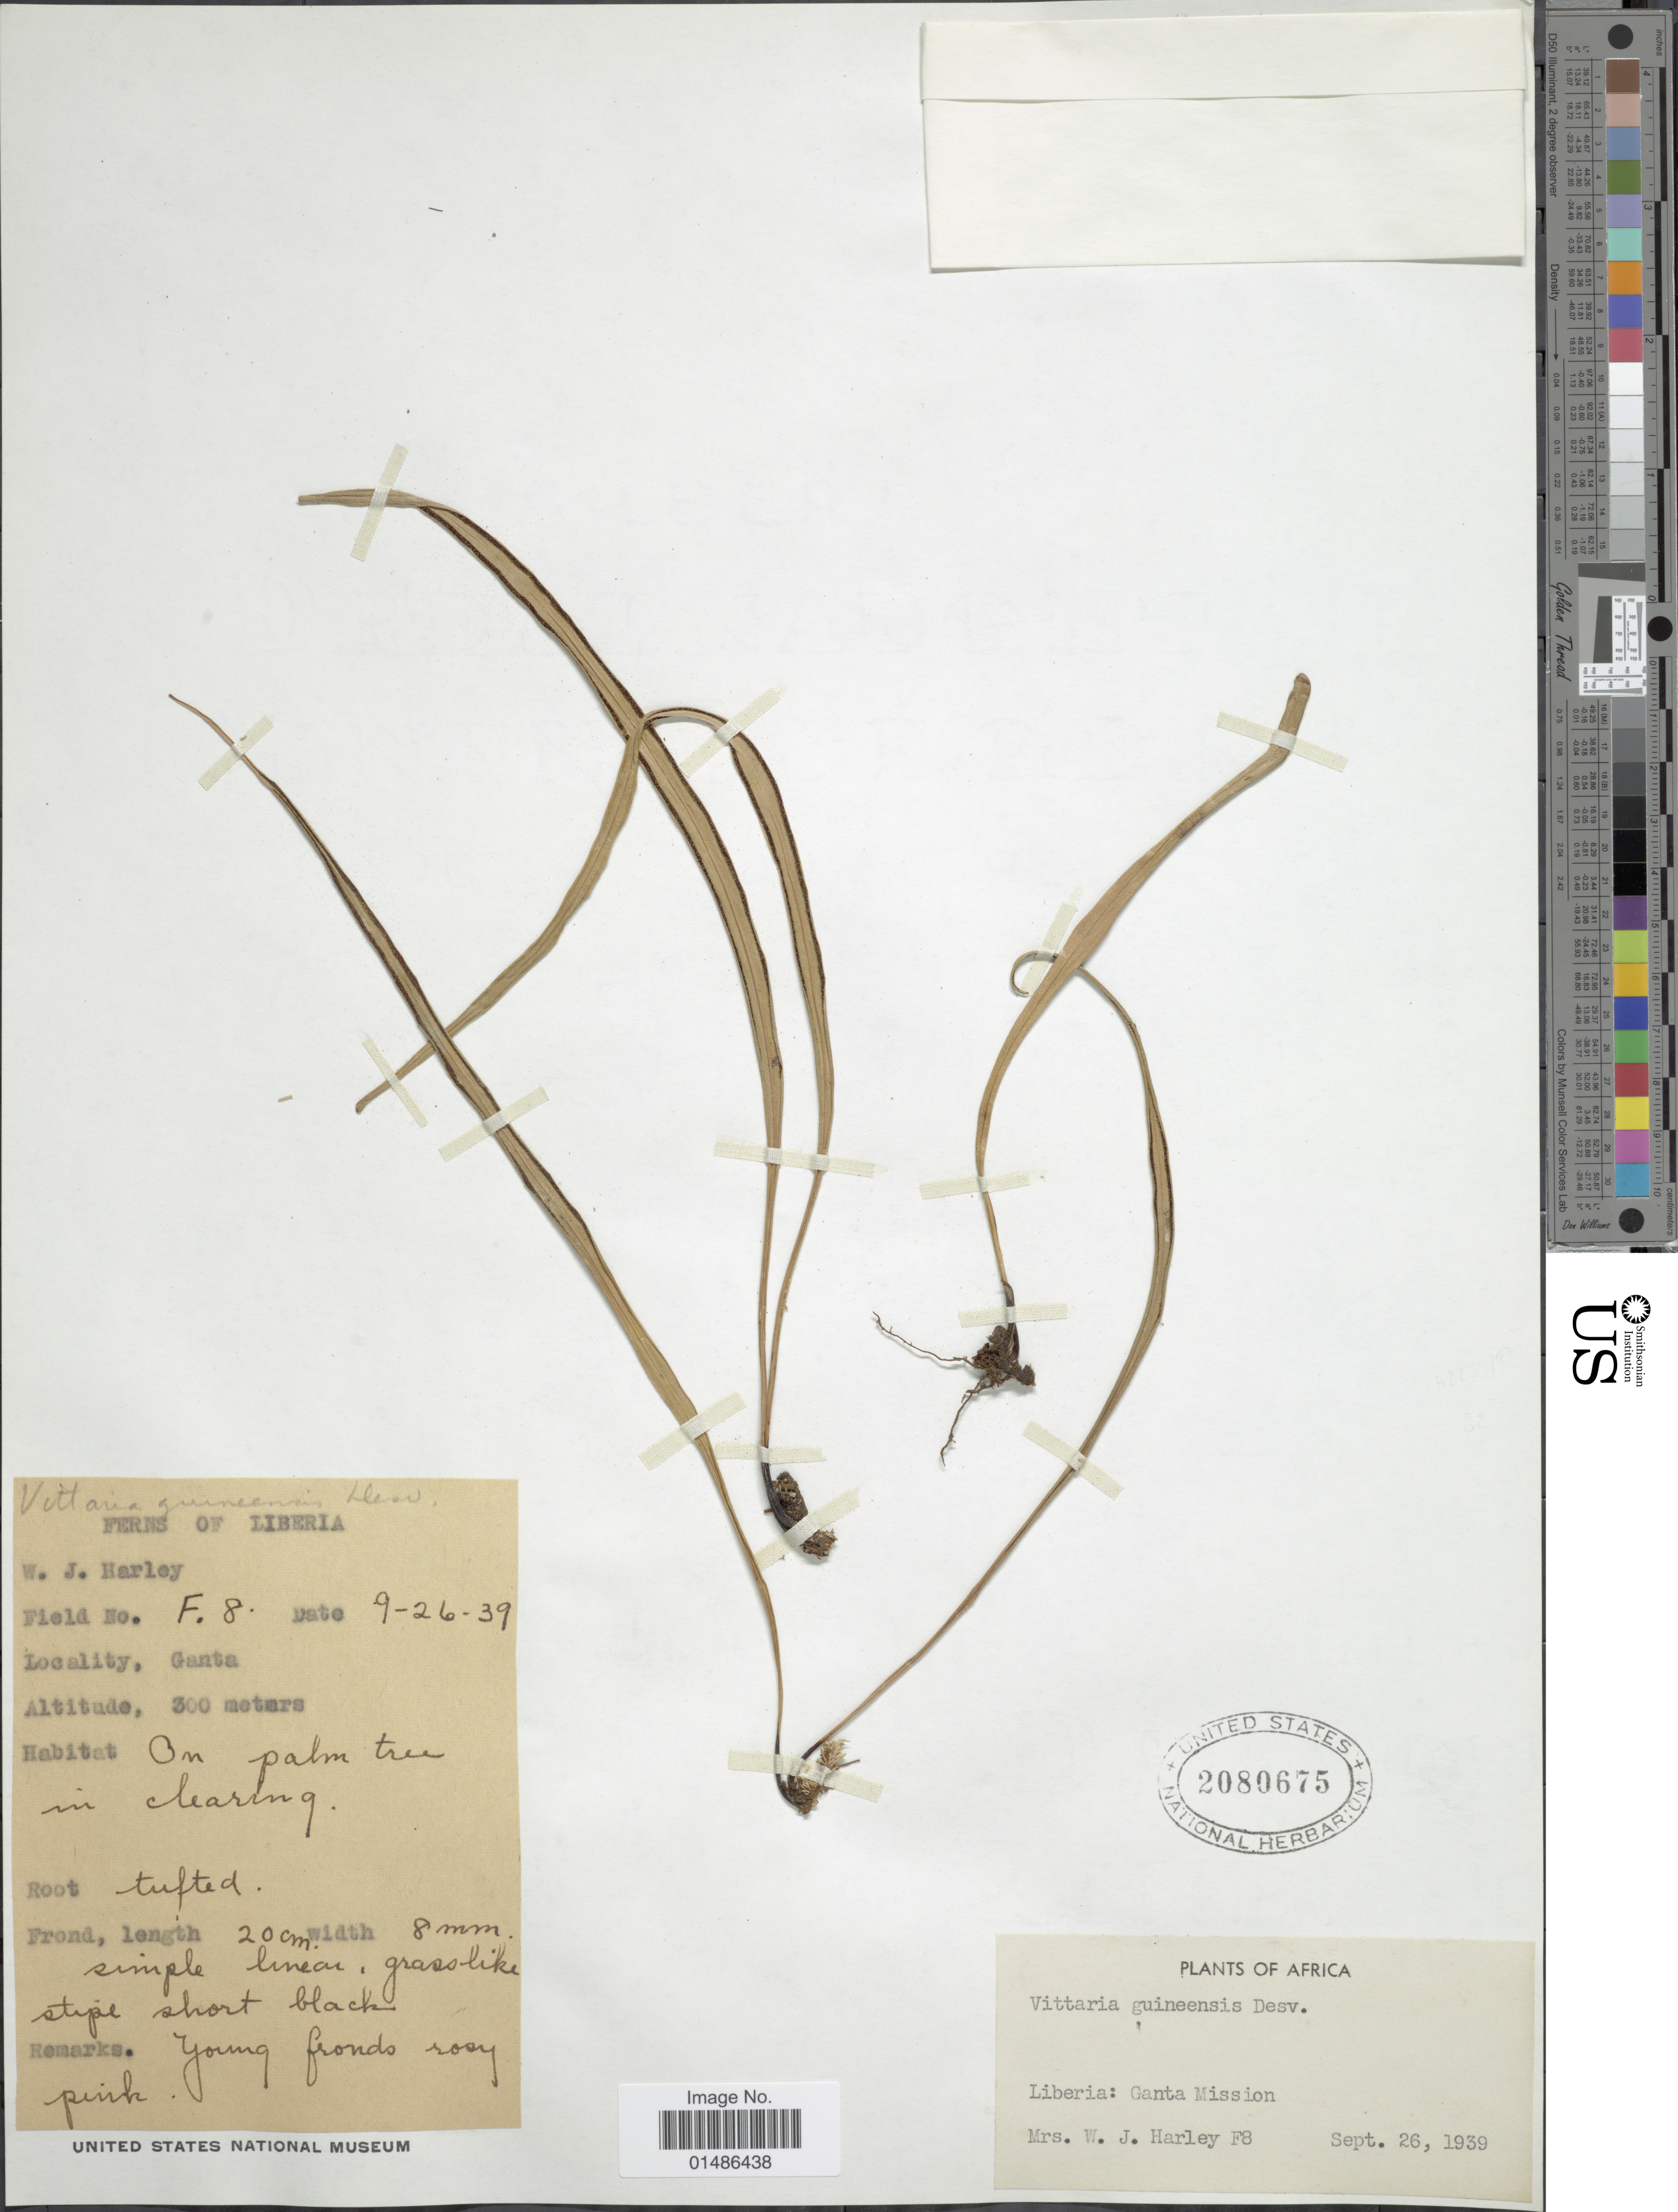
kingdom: Plantae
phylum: Tracheophyta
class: Polypodiopsida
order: Polypodiales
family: Pteridaceae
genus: Haplopteris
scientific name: Haplopteris guineensis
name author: (Desv.) E.H. Crane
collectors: W. Harley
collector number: F8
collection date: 1939-09-26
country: Liberia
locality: Africa. Ganta Mission.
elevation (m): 300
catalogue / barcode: US 2080675